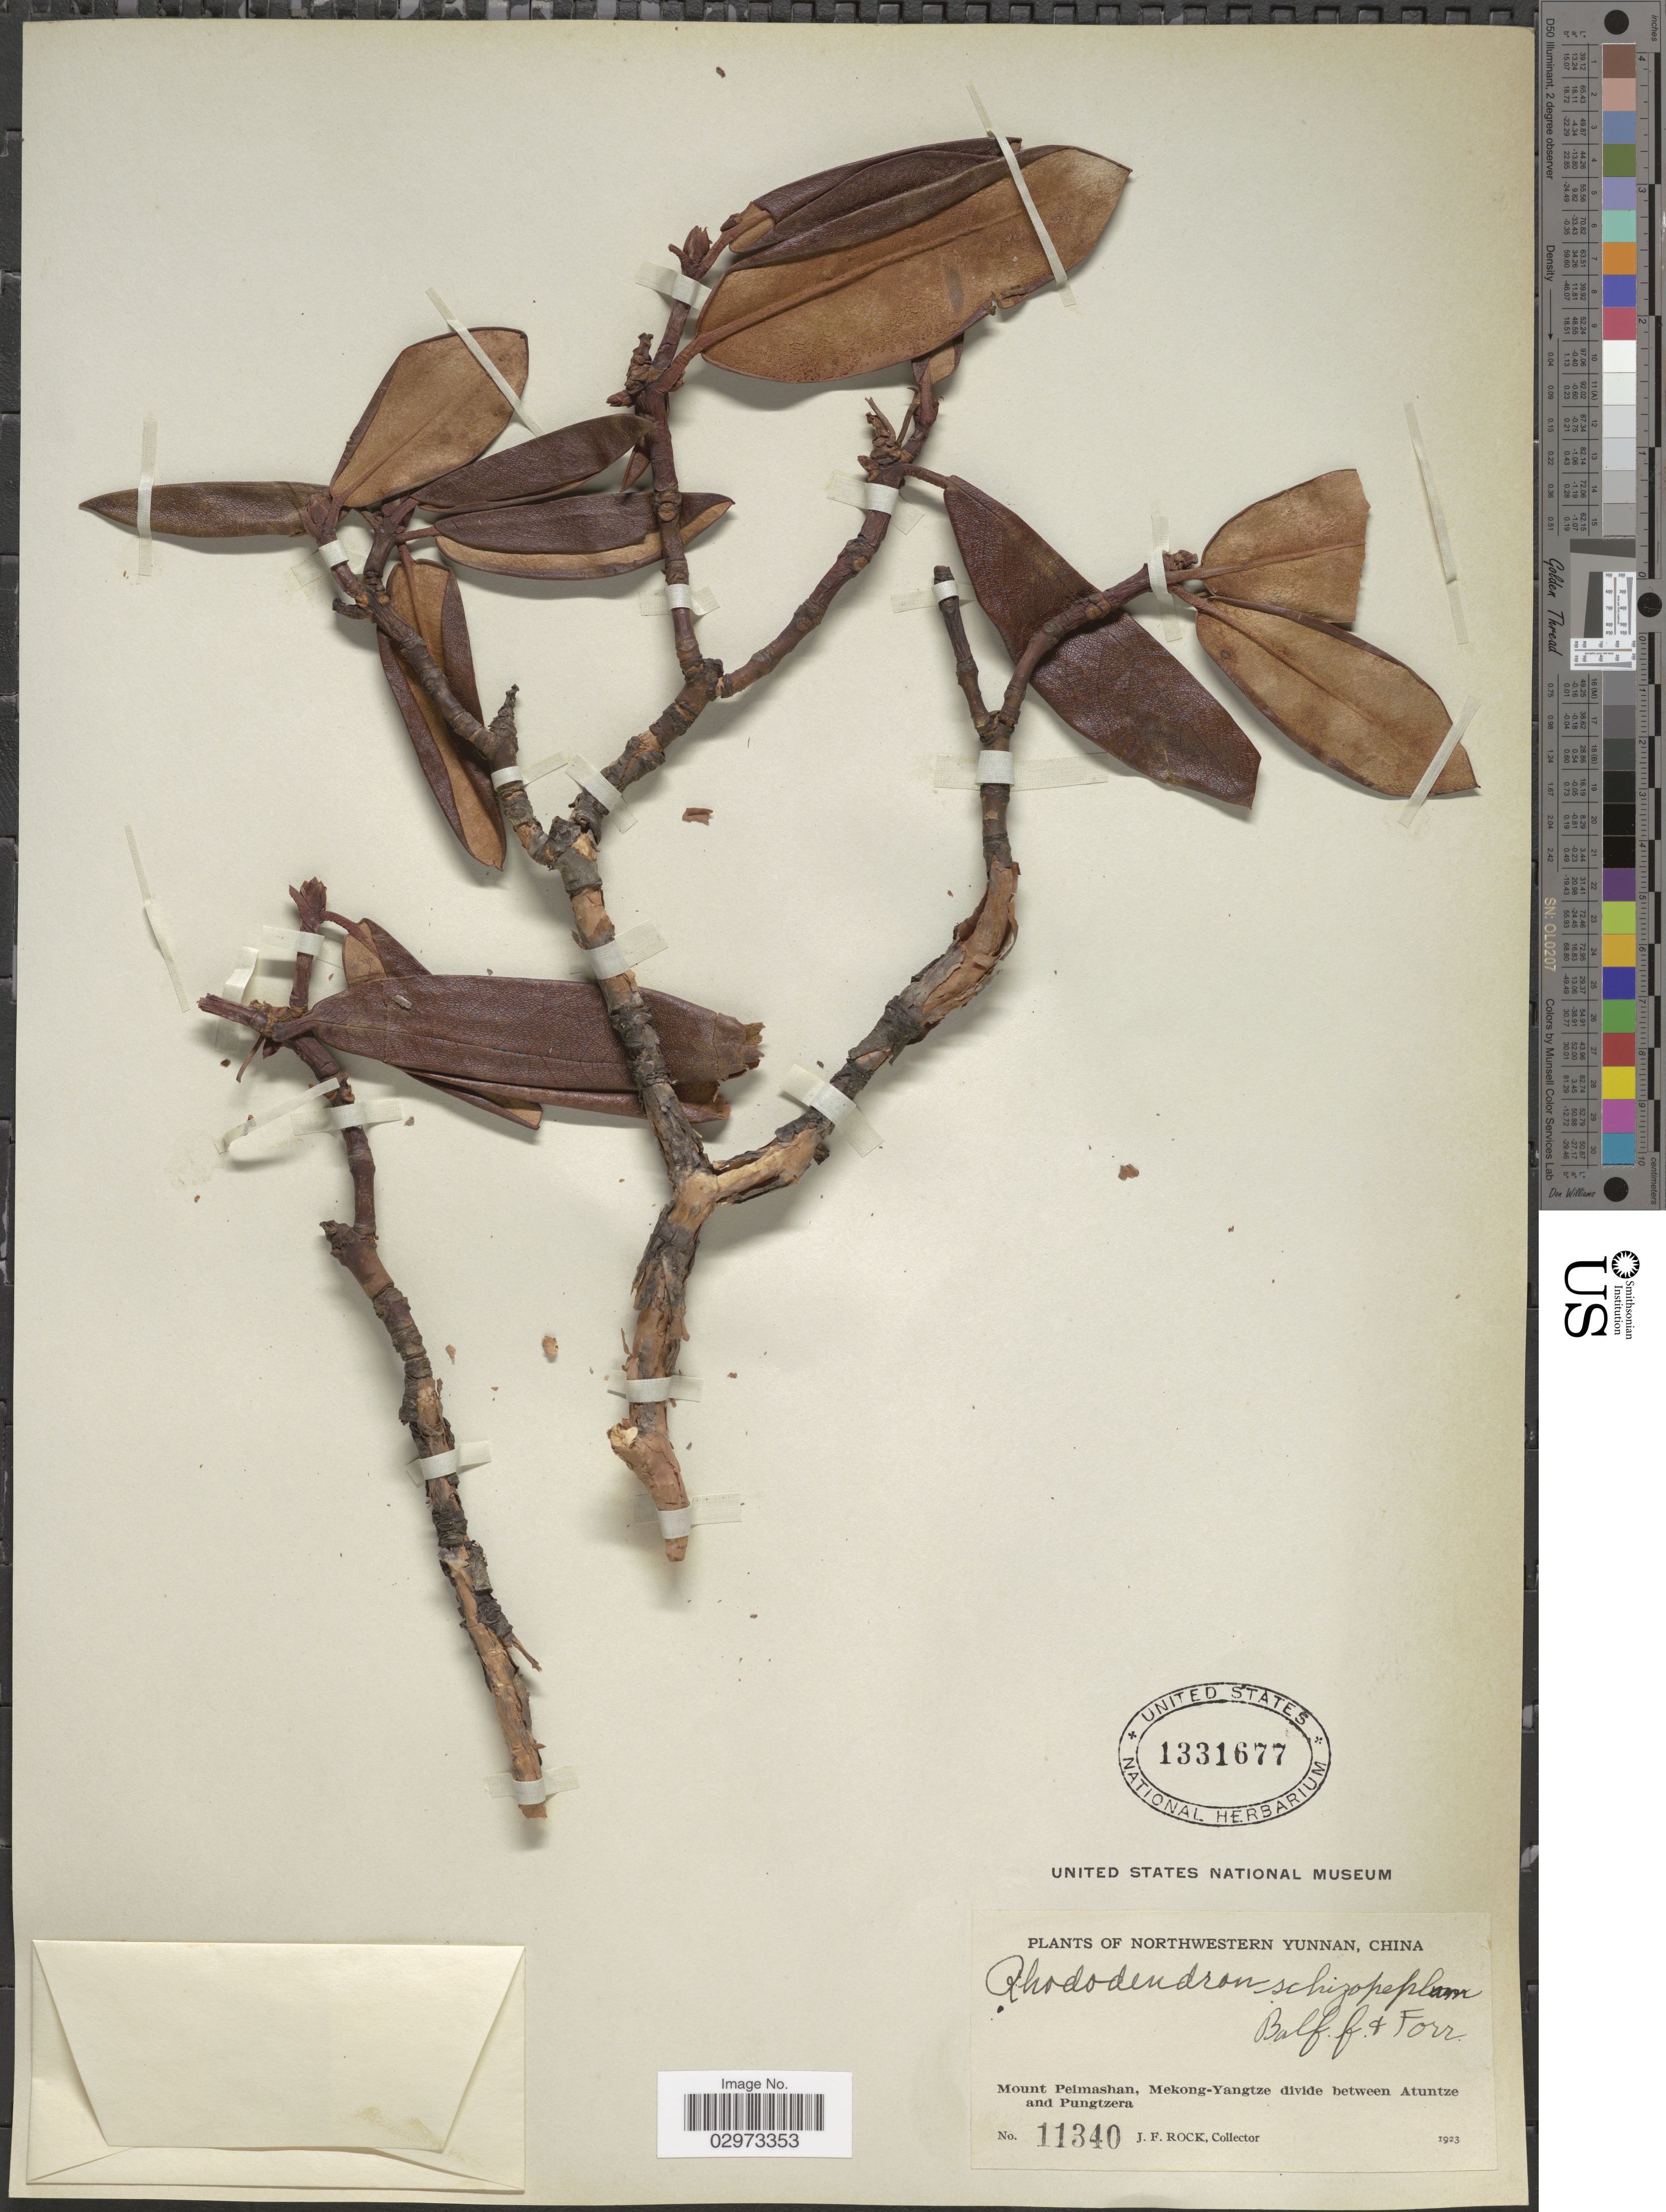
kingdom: Plantae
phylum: Tracheophyta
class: Magnoliopsida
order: Ericales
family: Ericaceae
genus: Rhododendron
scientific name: Rhododendron schizopeplum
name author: Balf. f. & Forrest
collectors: J. Rock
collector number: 11340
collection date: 1923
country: China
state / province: Yunnan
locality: Northwestern Yunnan. Mount Peimashan, Mekong-Yangtze divide between Atuntze and Pungtzera.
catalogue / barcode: US 1331677